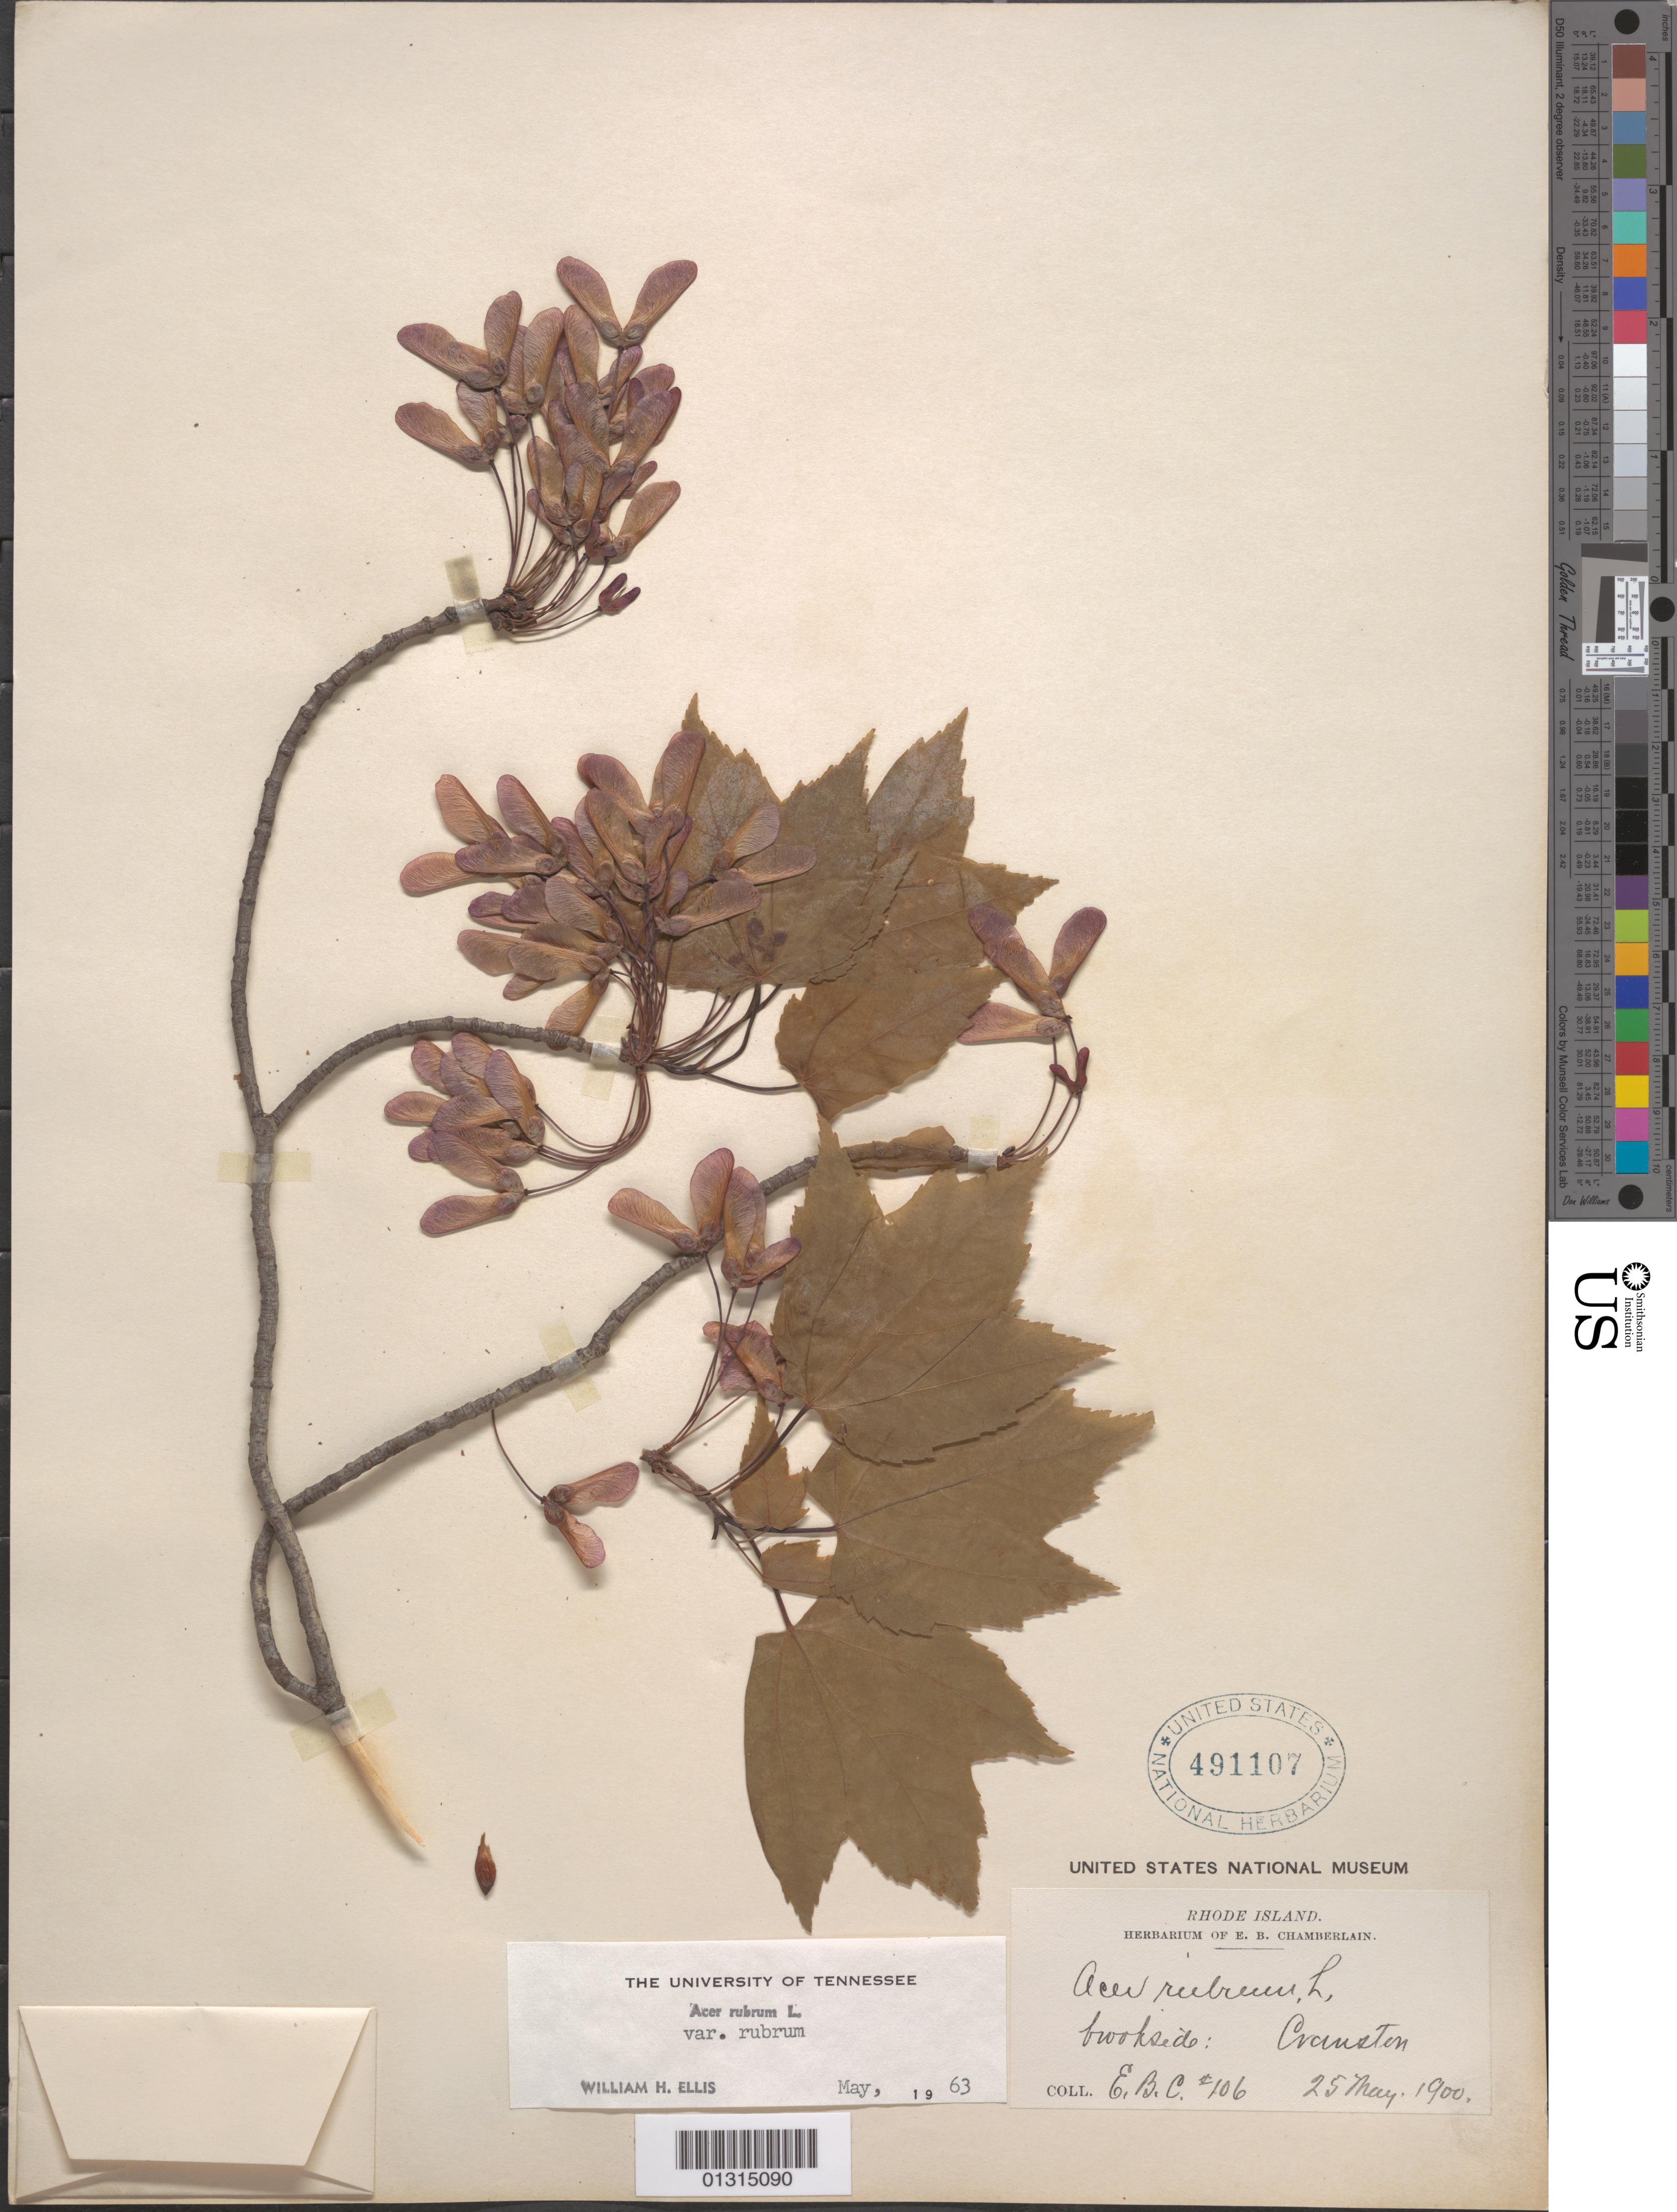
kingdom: Plantae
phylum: Tracheophyta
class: Magnoliopsida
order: Sapindales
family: Sapindaceae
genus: Acer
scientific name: Acer rubrum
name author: L.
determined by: Ellis, W. H.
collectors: E. Chamberlain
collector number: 106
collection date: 1900-05-25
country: United States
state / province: Rhode Island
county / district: Providence County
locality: Cranston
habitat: Brookside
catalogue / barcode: US 491107